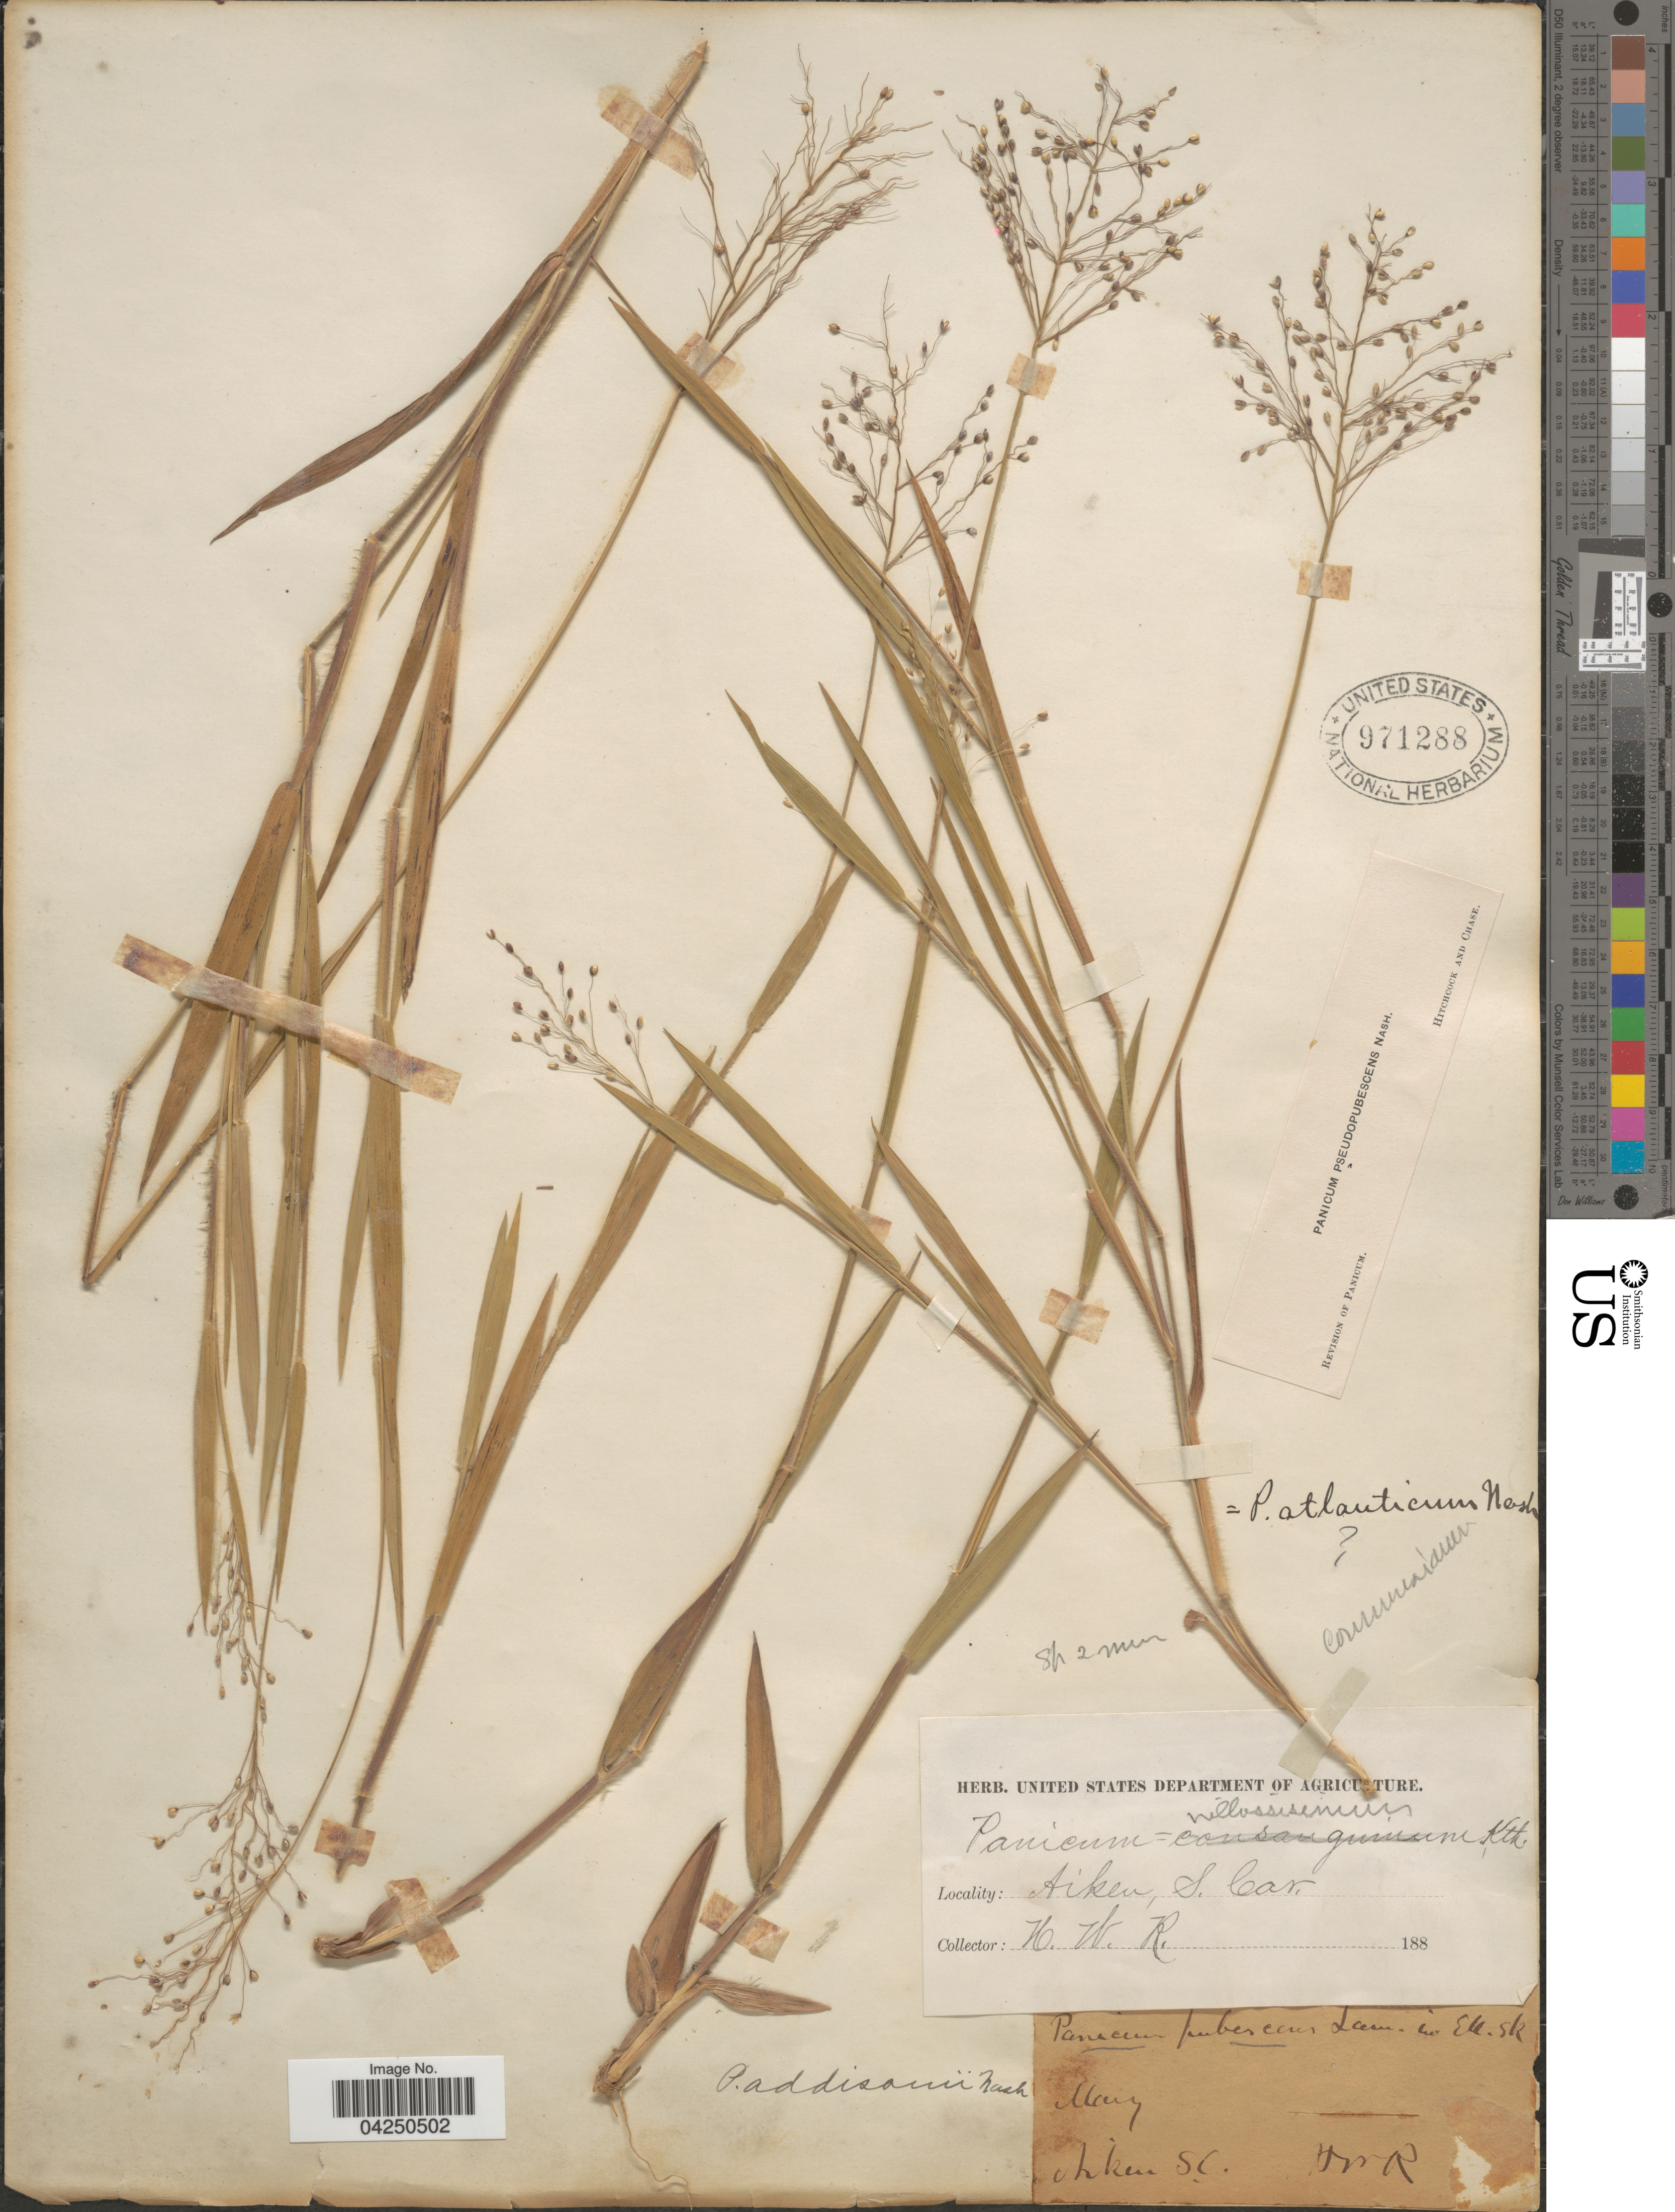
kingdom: Plantae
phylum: Tracheophyta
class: Liliopsida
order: Poales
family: Poaceae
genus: Dichanthelium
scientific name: Dichanthelium acuminatum var. acuminatum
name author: (Sw.) Gould & C.A. Clark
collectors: H. W. R.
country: United States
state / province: South Carolina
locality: Aiken.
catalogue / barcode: US 971288